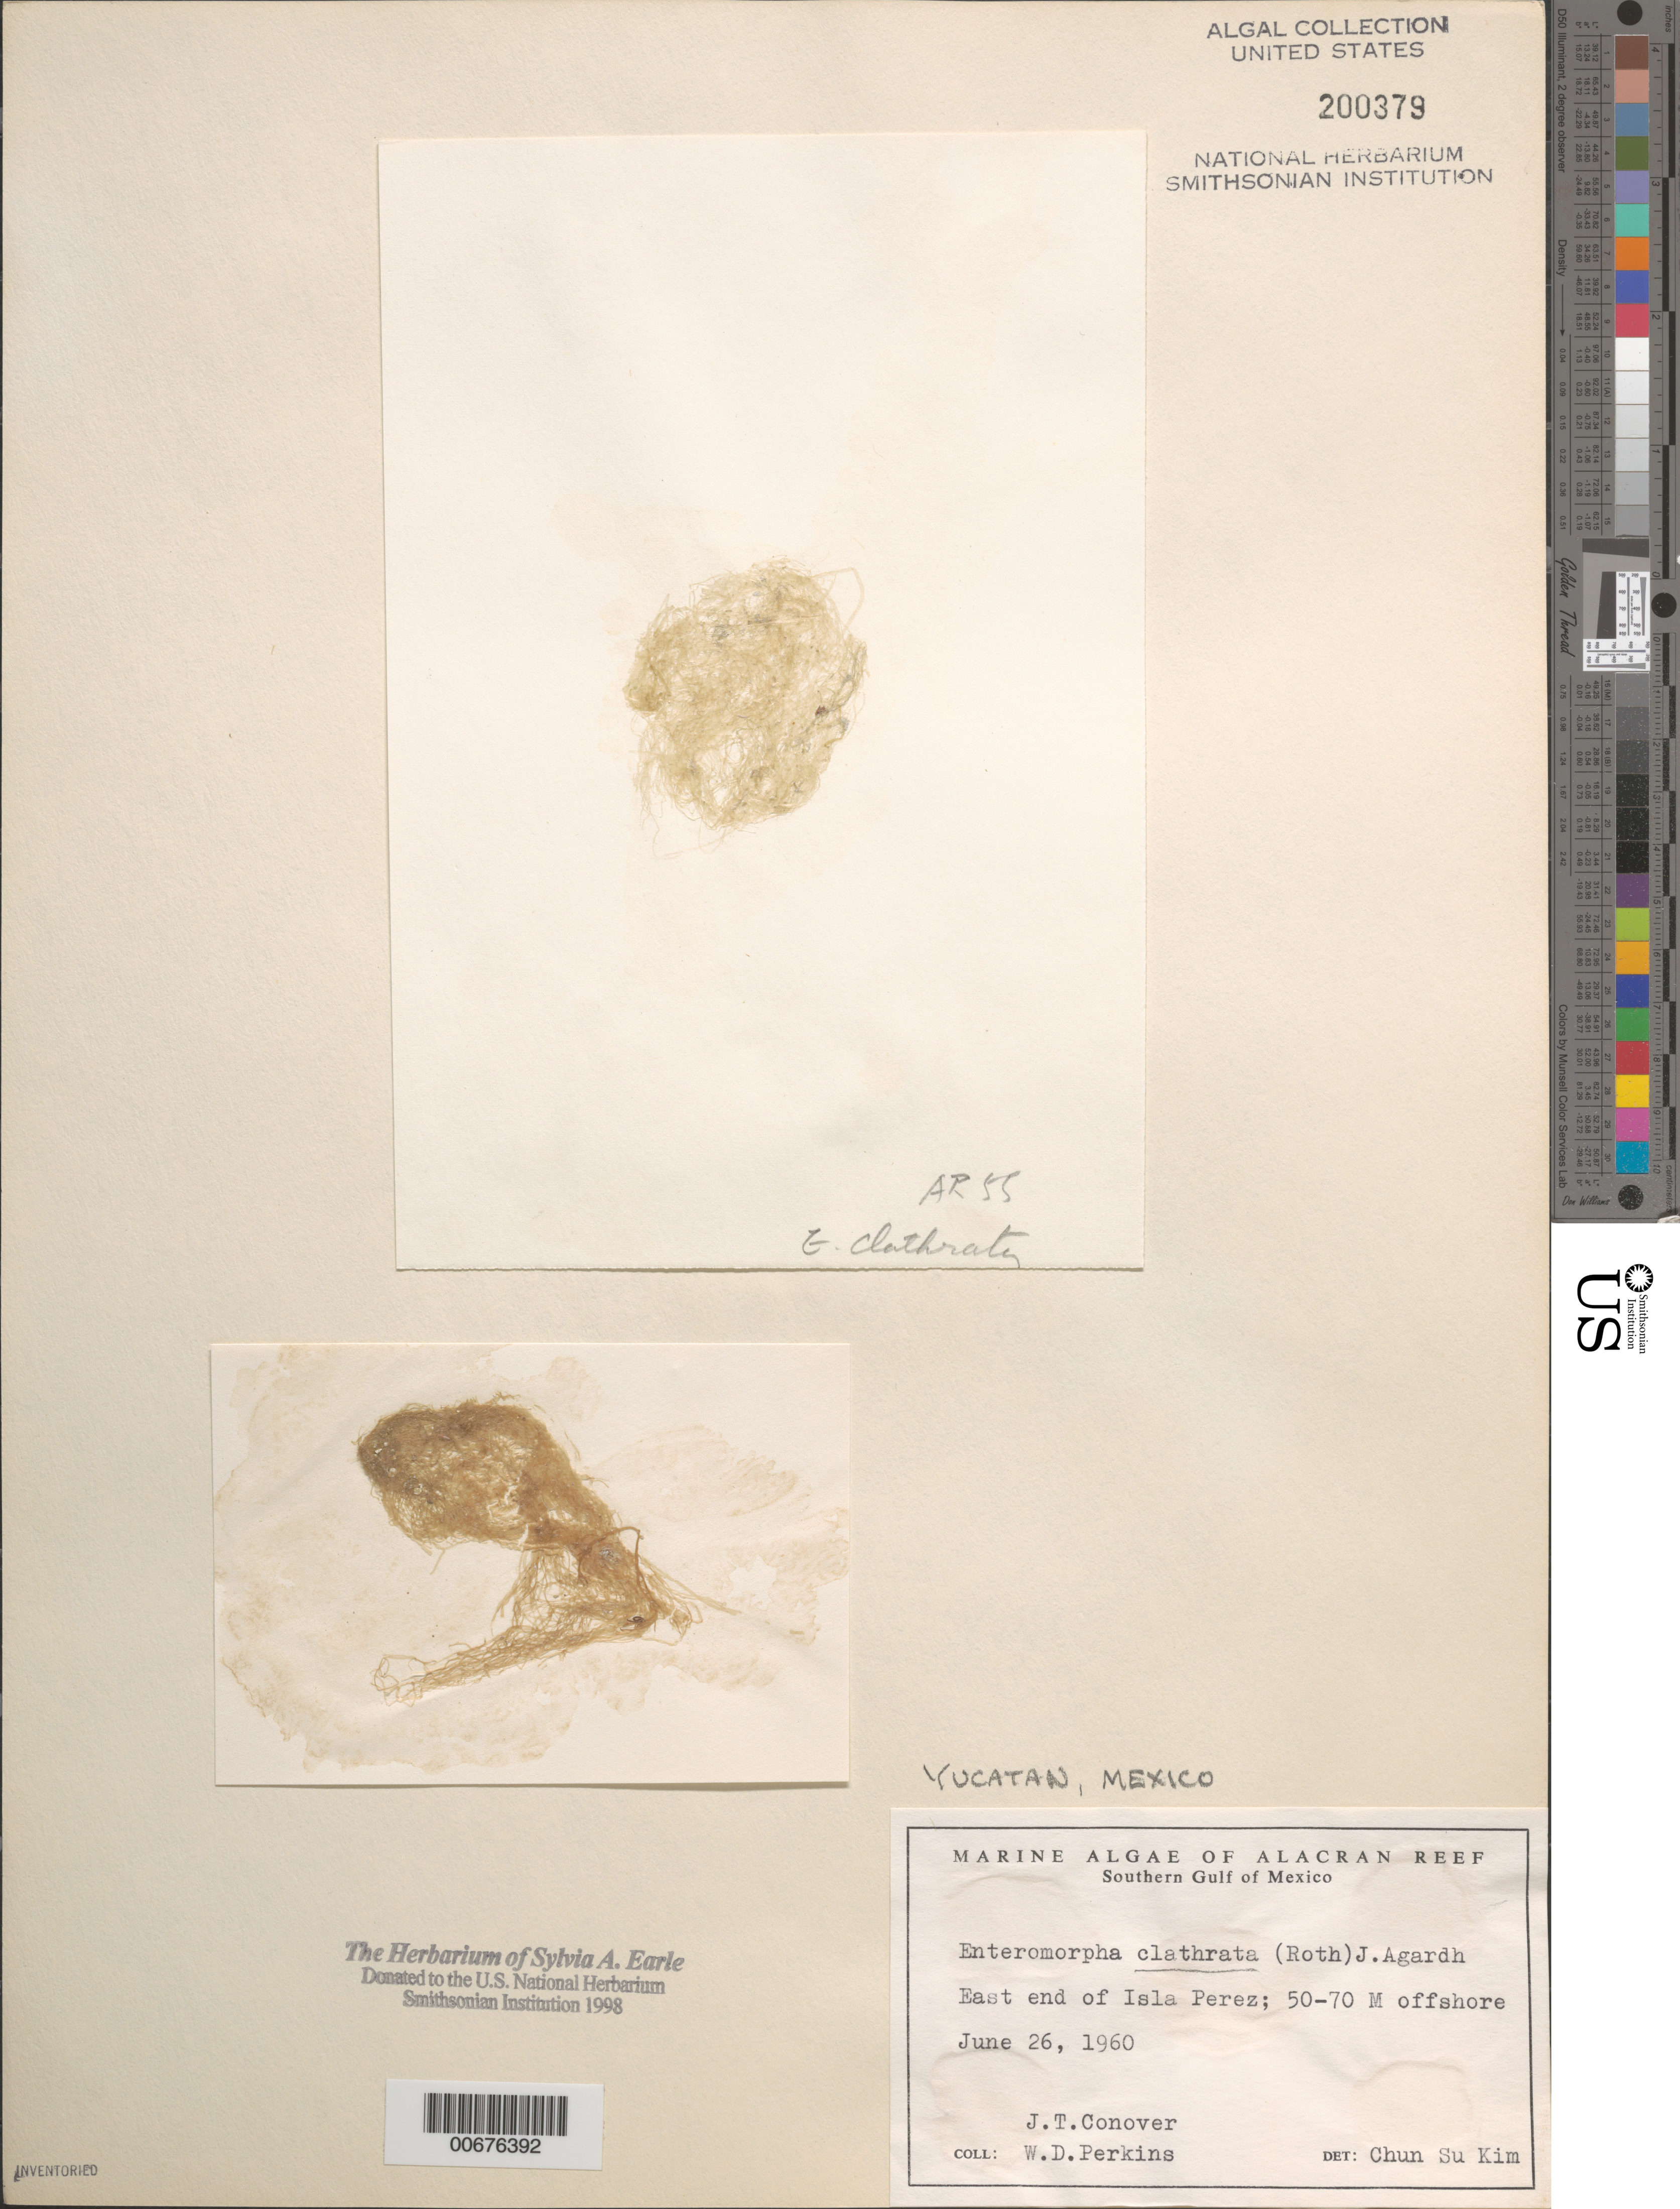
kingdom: Plantae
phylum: Chlorophyta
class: Ulvophyceae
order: Ulvales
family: Ulvaceae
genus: Ulva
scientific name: Ulva linza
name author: L.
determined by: Algae name updating Project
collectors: J. T. Conover & W. D. Perkins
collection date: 1960-06-26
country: Mexico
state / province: Yucatán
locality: Alacran Reef. Southern Gulf of Mexico. East end of Isla Perez.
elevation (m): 50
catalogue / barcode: US 200379